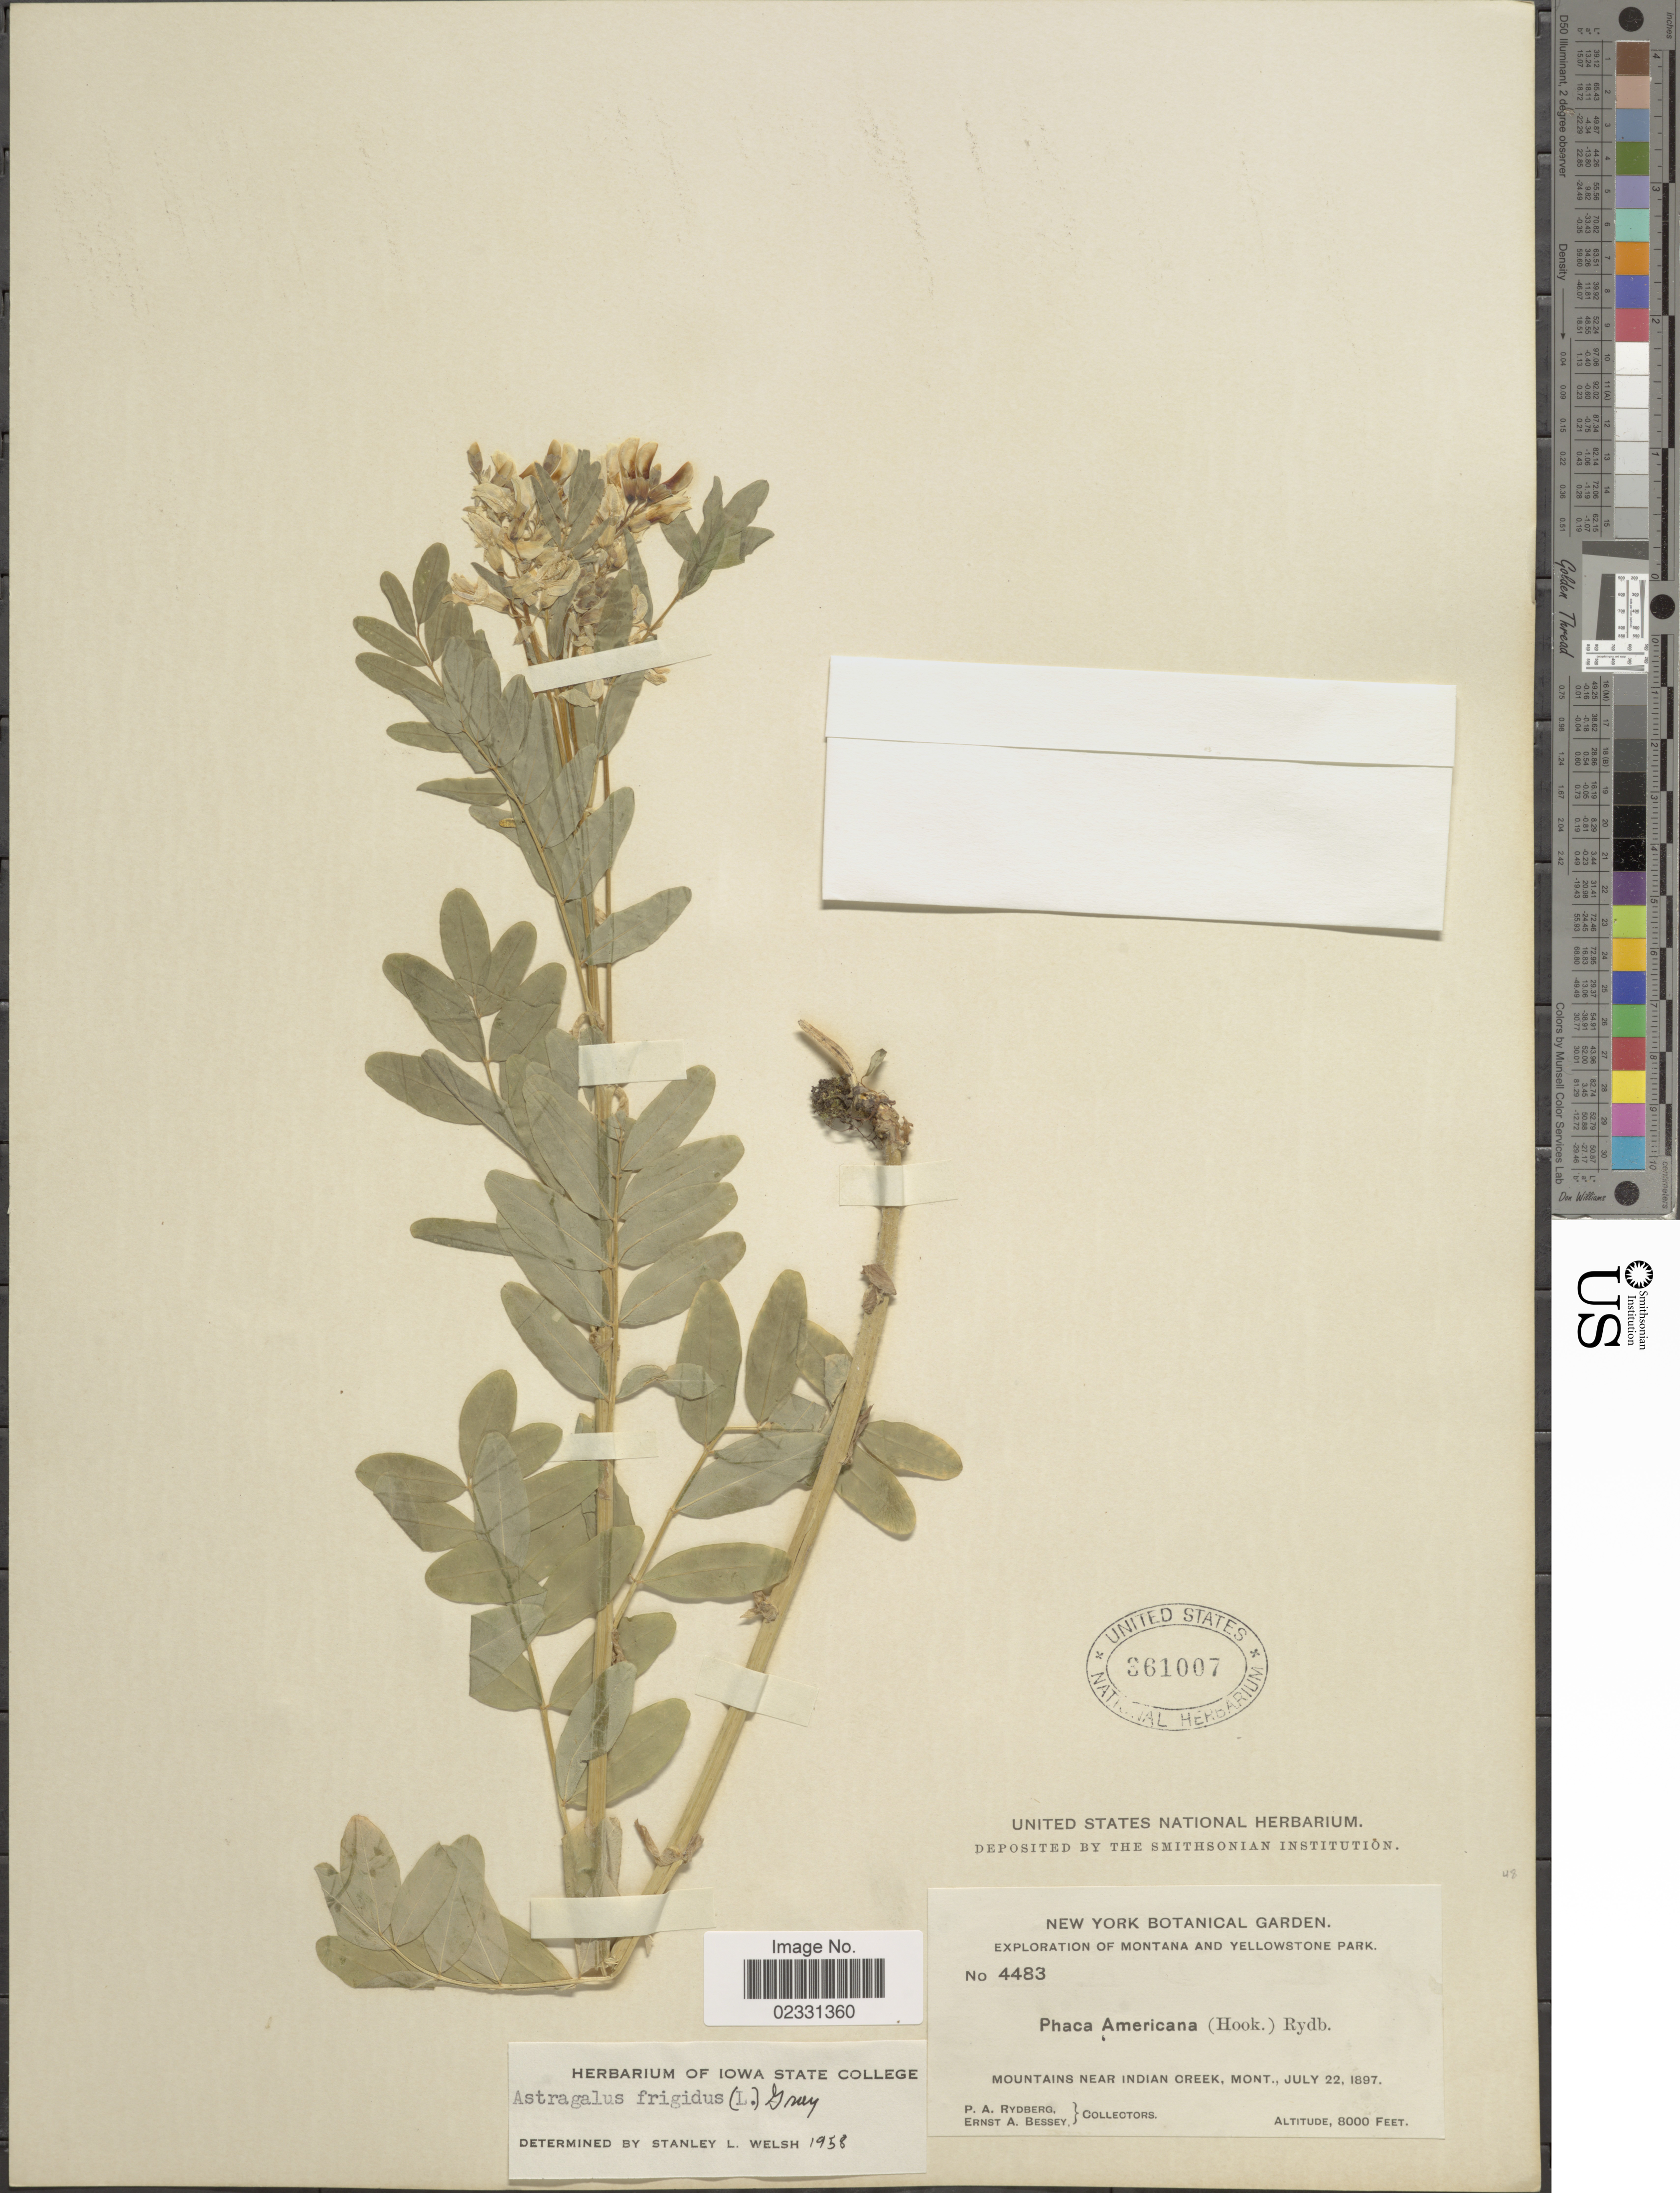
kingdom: Plantae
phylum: Tracheophyta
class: Magnoliopsida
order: Fabales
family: Fabaceae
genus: Astragalus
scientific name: Astragalus frigidus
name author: (L.) A. Gray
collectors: P. A. Rydberg & E. A. Bessey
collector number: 4483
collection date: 1897-07-22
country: United States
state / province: Montana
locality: Montana and Yellowstone Park, Mountains near Indian Creek, Mont.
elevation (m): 2438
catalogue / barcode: US 361007